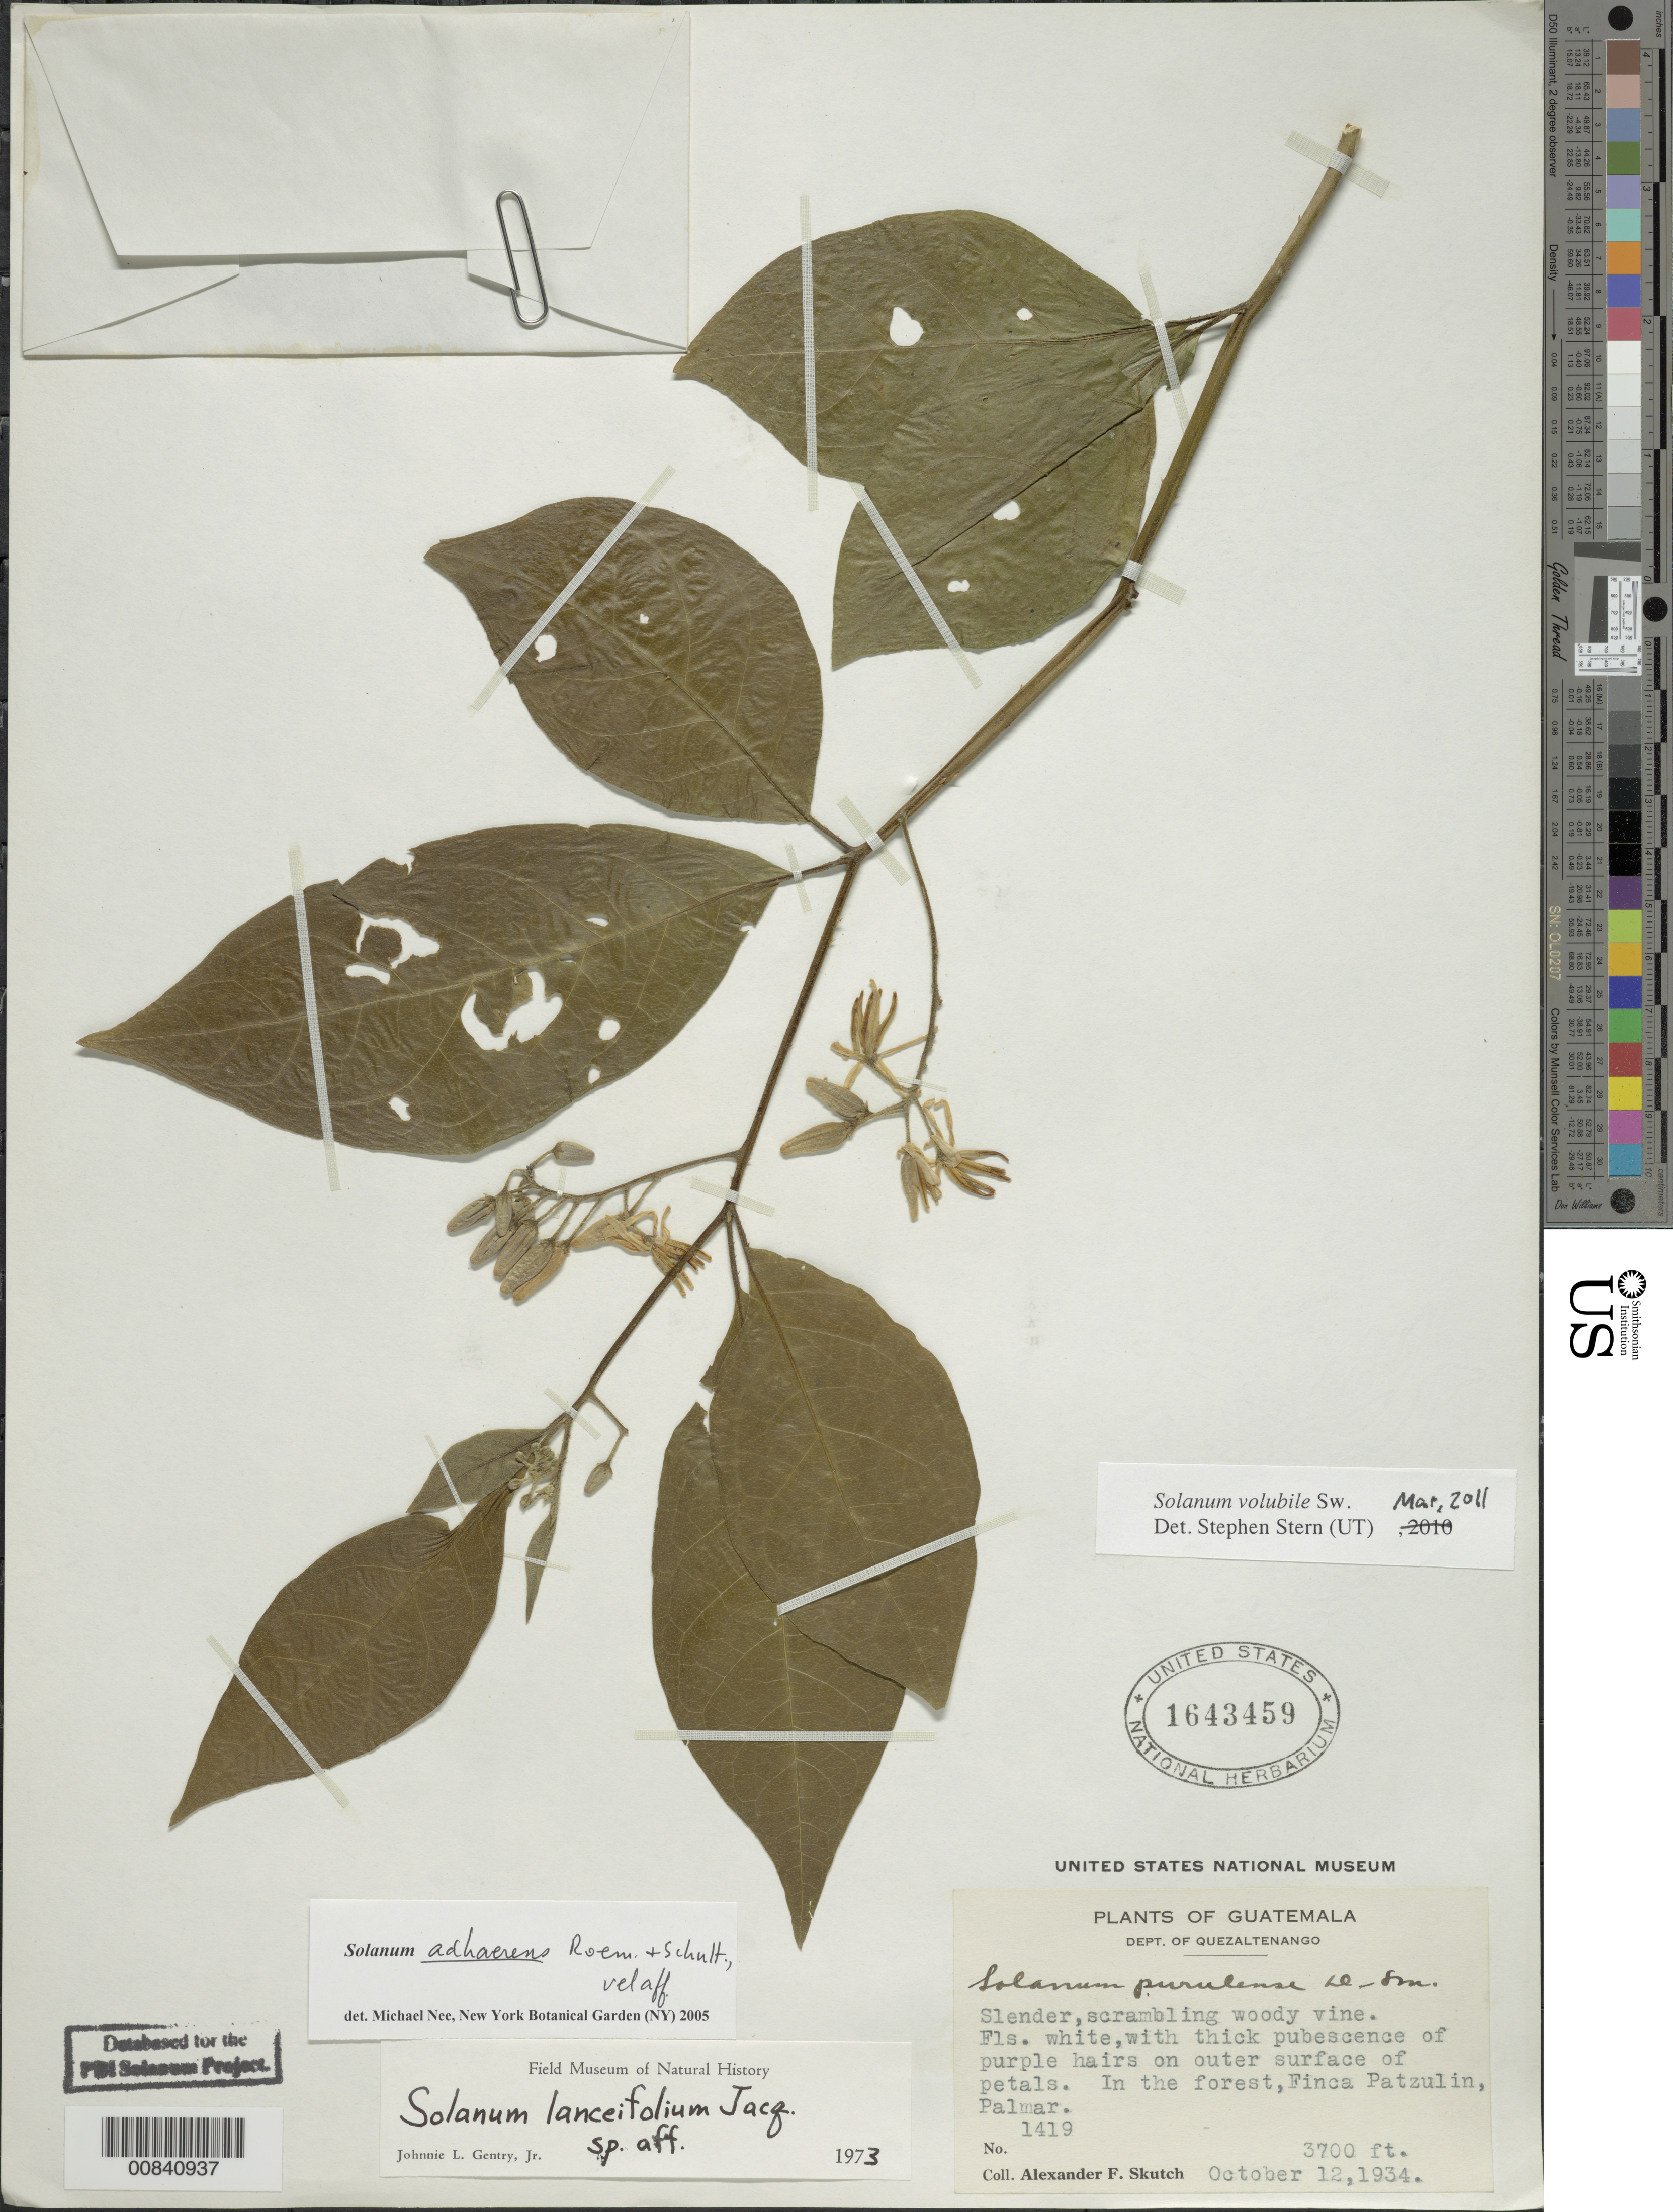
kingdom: Plantae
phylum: Tracheophyta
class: Magnoliopsida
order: Solanales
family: Solanaceae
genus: Solanum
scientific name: Solanum adhaerens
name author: Roem. & Schult.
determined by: Nee, Michael H.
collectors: A. F. Skutch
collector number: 1419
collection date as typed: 12 Oct 1934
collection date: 1934-10-12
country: Guatemala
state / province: Quetzaltenango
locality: In the ofrest, Finca Patzulin, Palmar.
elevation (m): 1128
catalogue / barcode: US 1643459